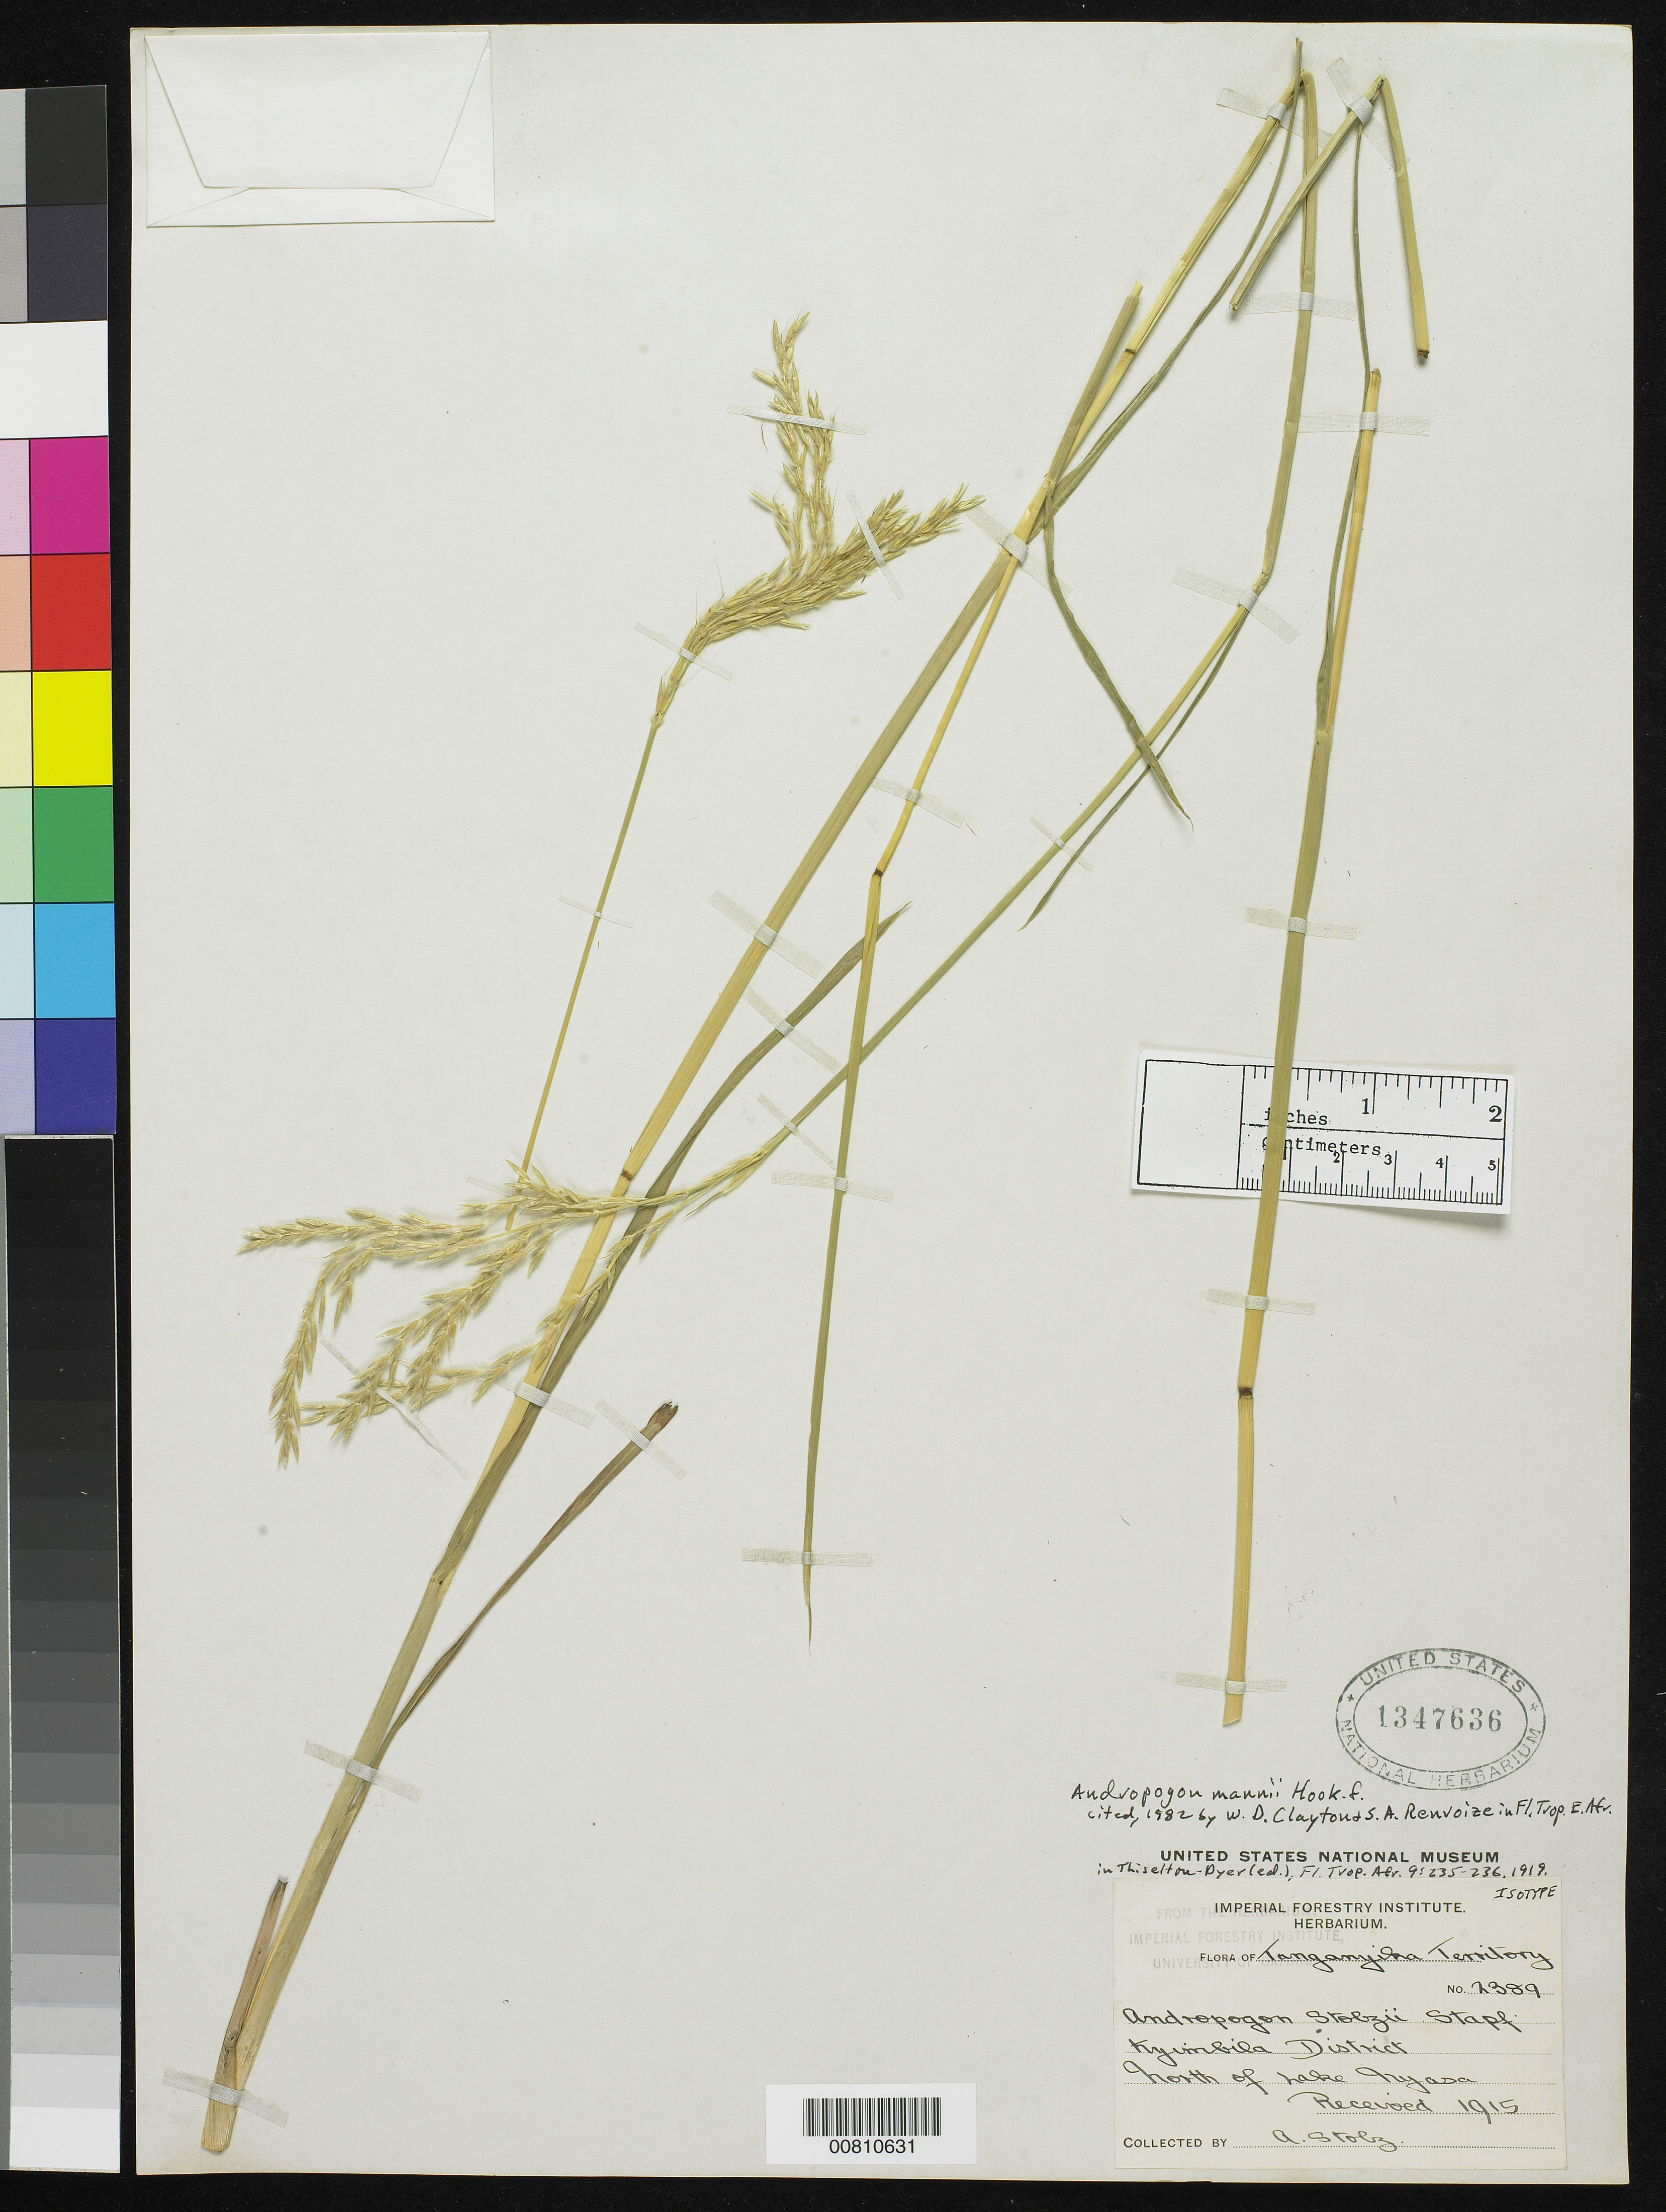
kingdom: Plantae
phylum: Tracheophyta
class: Liliopsida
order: Poales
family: Poaceae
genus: Andropogon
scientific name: Andropogon stolzii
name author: Stapf in Prain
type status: Isotype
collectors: A. Stolz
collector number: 2389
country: Tanzania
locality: Kyimbila District, north of Lake Nyasa. [protologue: "Mozambique Distr. German East Africa: Kymbila; Pololo Ridge, 6000 ft."]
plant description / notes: Cited 1982 by W.D. Clayton & S.A. Renvoize in Fl. Trop. E. Africa.; Type number, but possibly an isosyntype rather than isotype.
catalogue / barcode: US 1347636